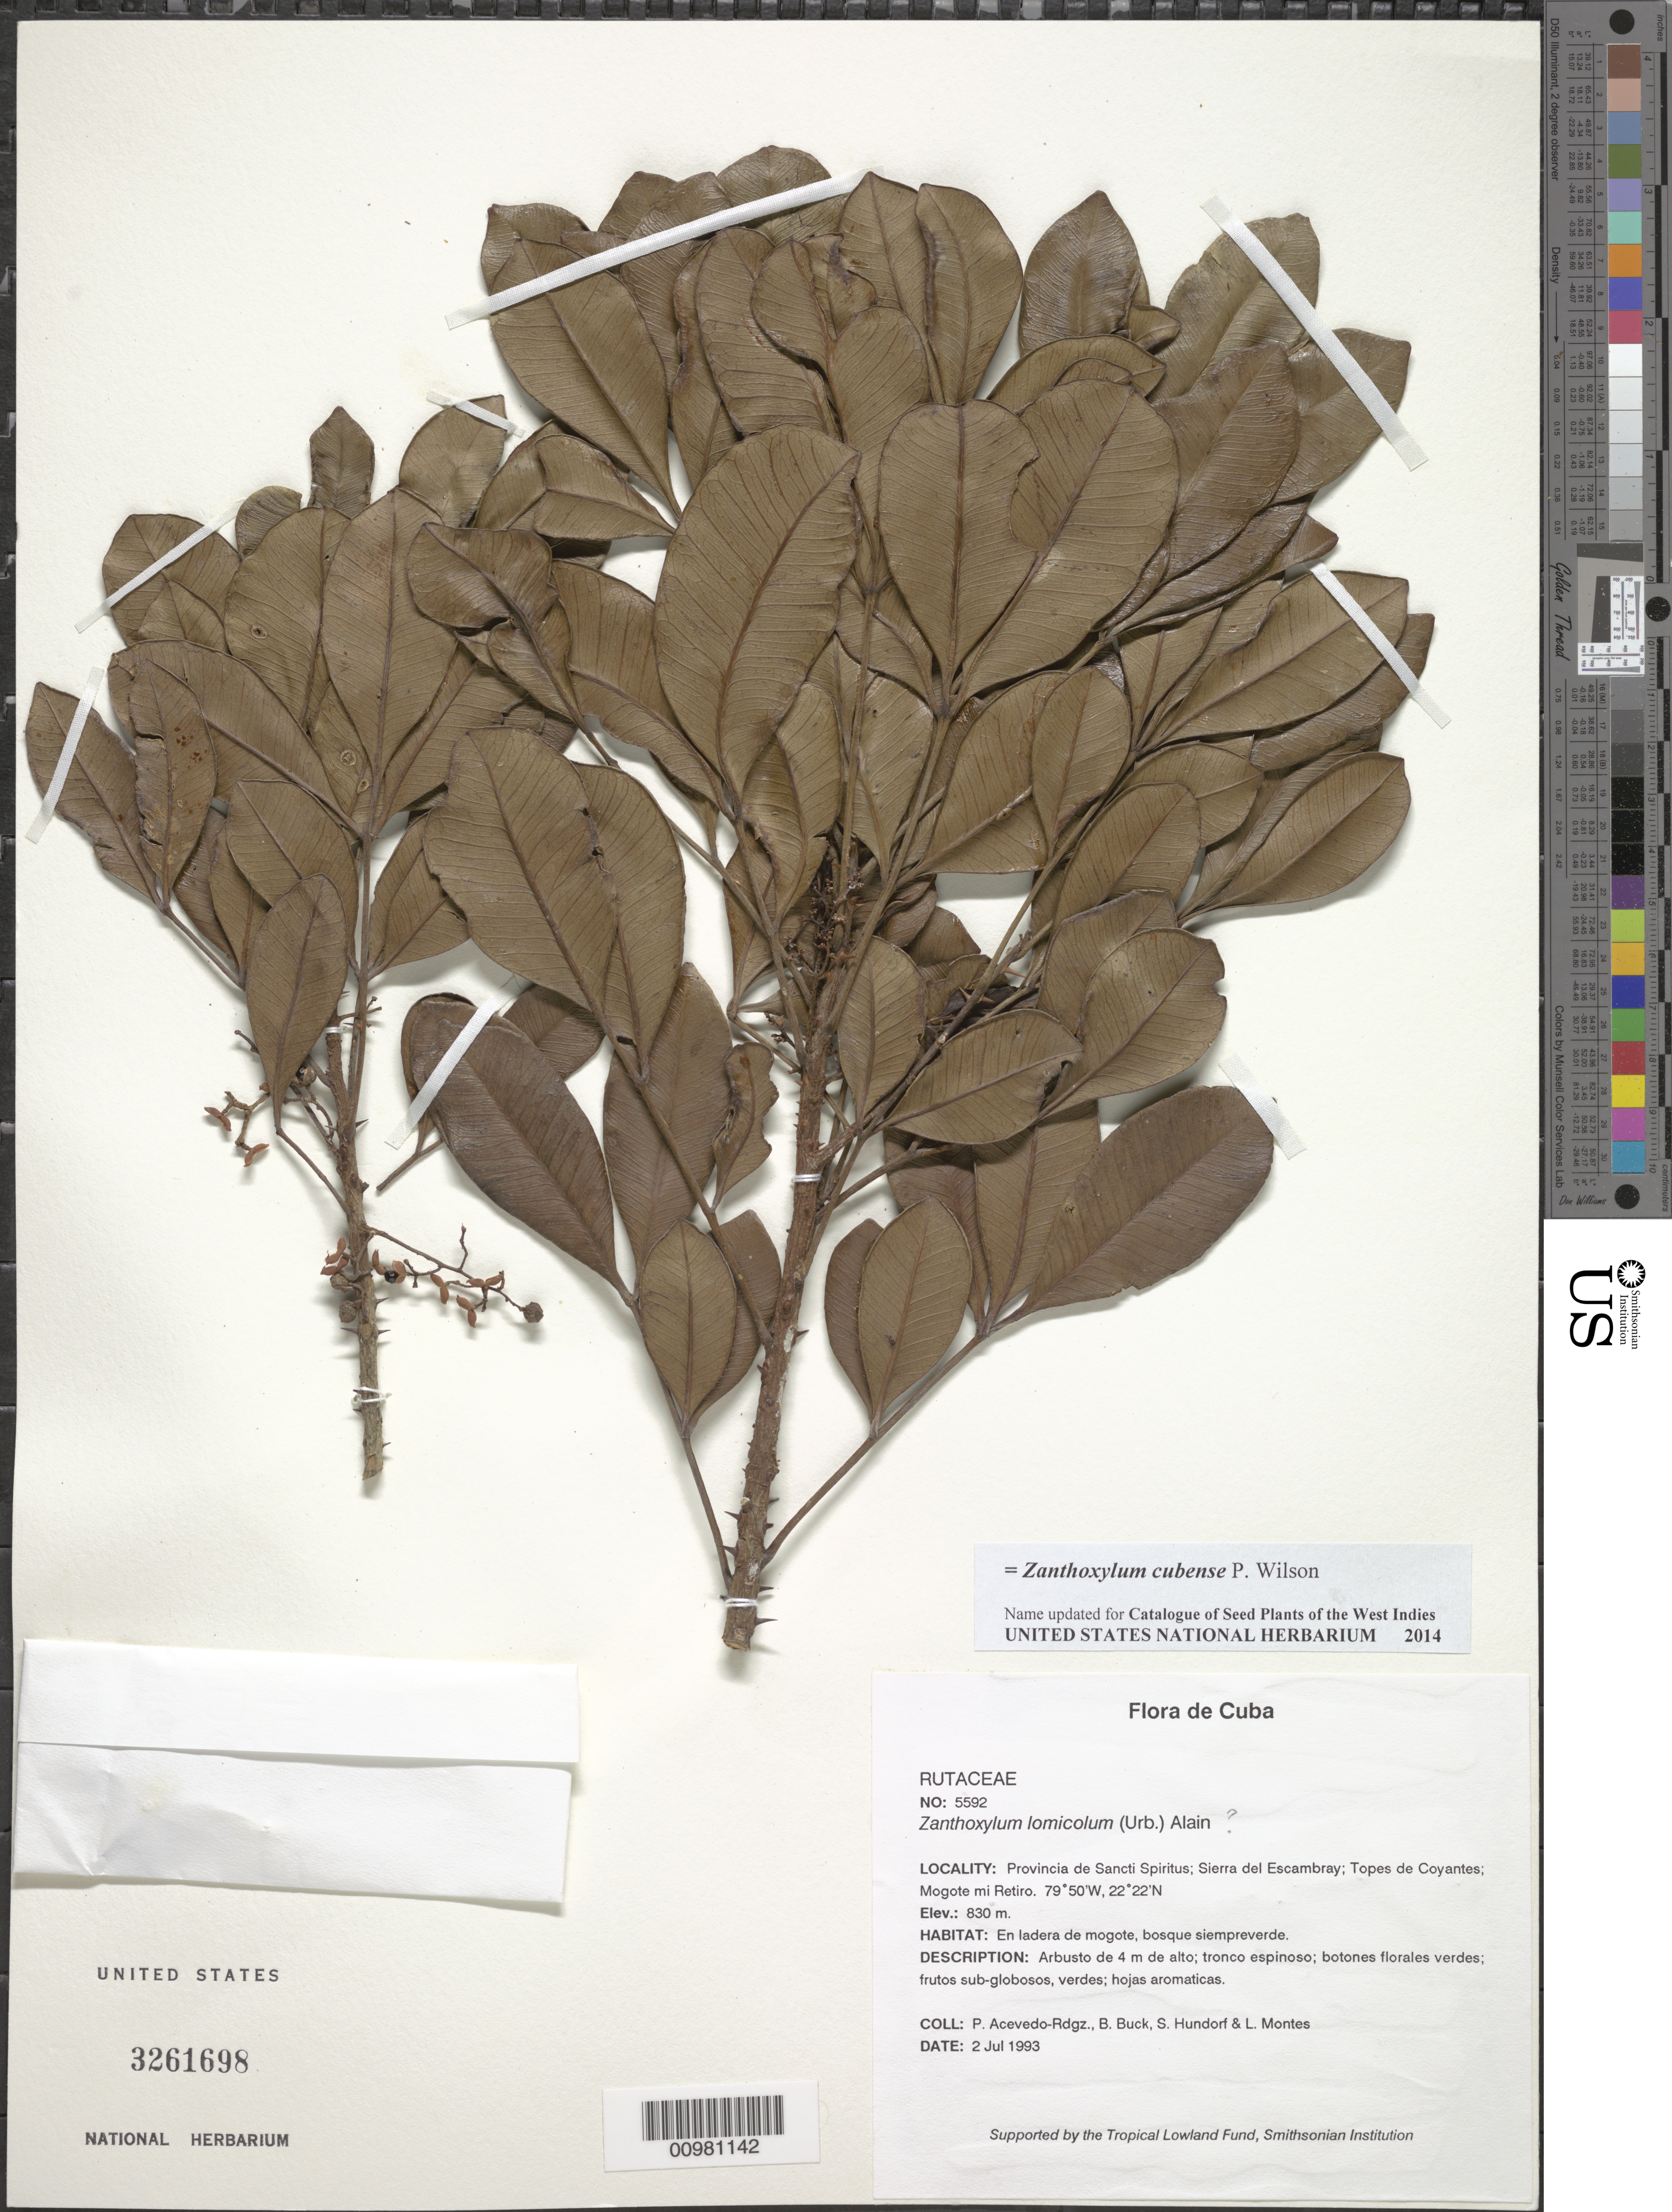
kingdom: Plantae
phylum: Tracheophyta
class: Magnoliopsida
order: Sapindales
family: Rutaceae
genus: Zanthoxylum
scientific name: Zanthoxylum cubense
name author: P. Wilson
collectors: P. Acevedo-Rodr., B. Buck, S. Hundorf & L. Montes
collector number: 5592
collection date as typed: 02 Jul 1993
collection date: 1993-07-02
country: Cuba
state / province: Sancti Spiritus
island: Cuba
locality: Sierra del Escambray; Topes de Coyantes; Mogote mi Retiro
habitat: En ladera de mogote, bosque siempreverde.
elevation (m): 830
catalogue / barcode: US 3261698